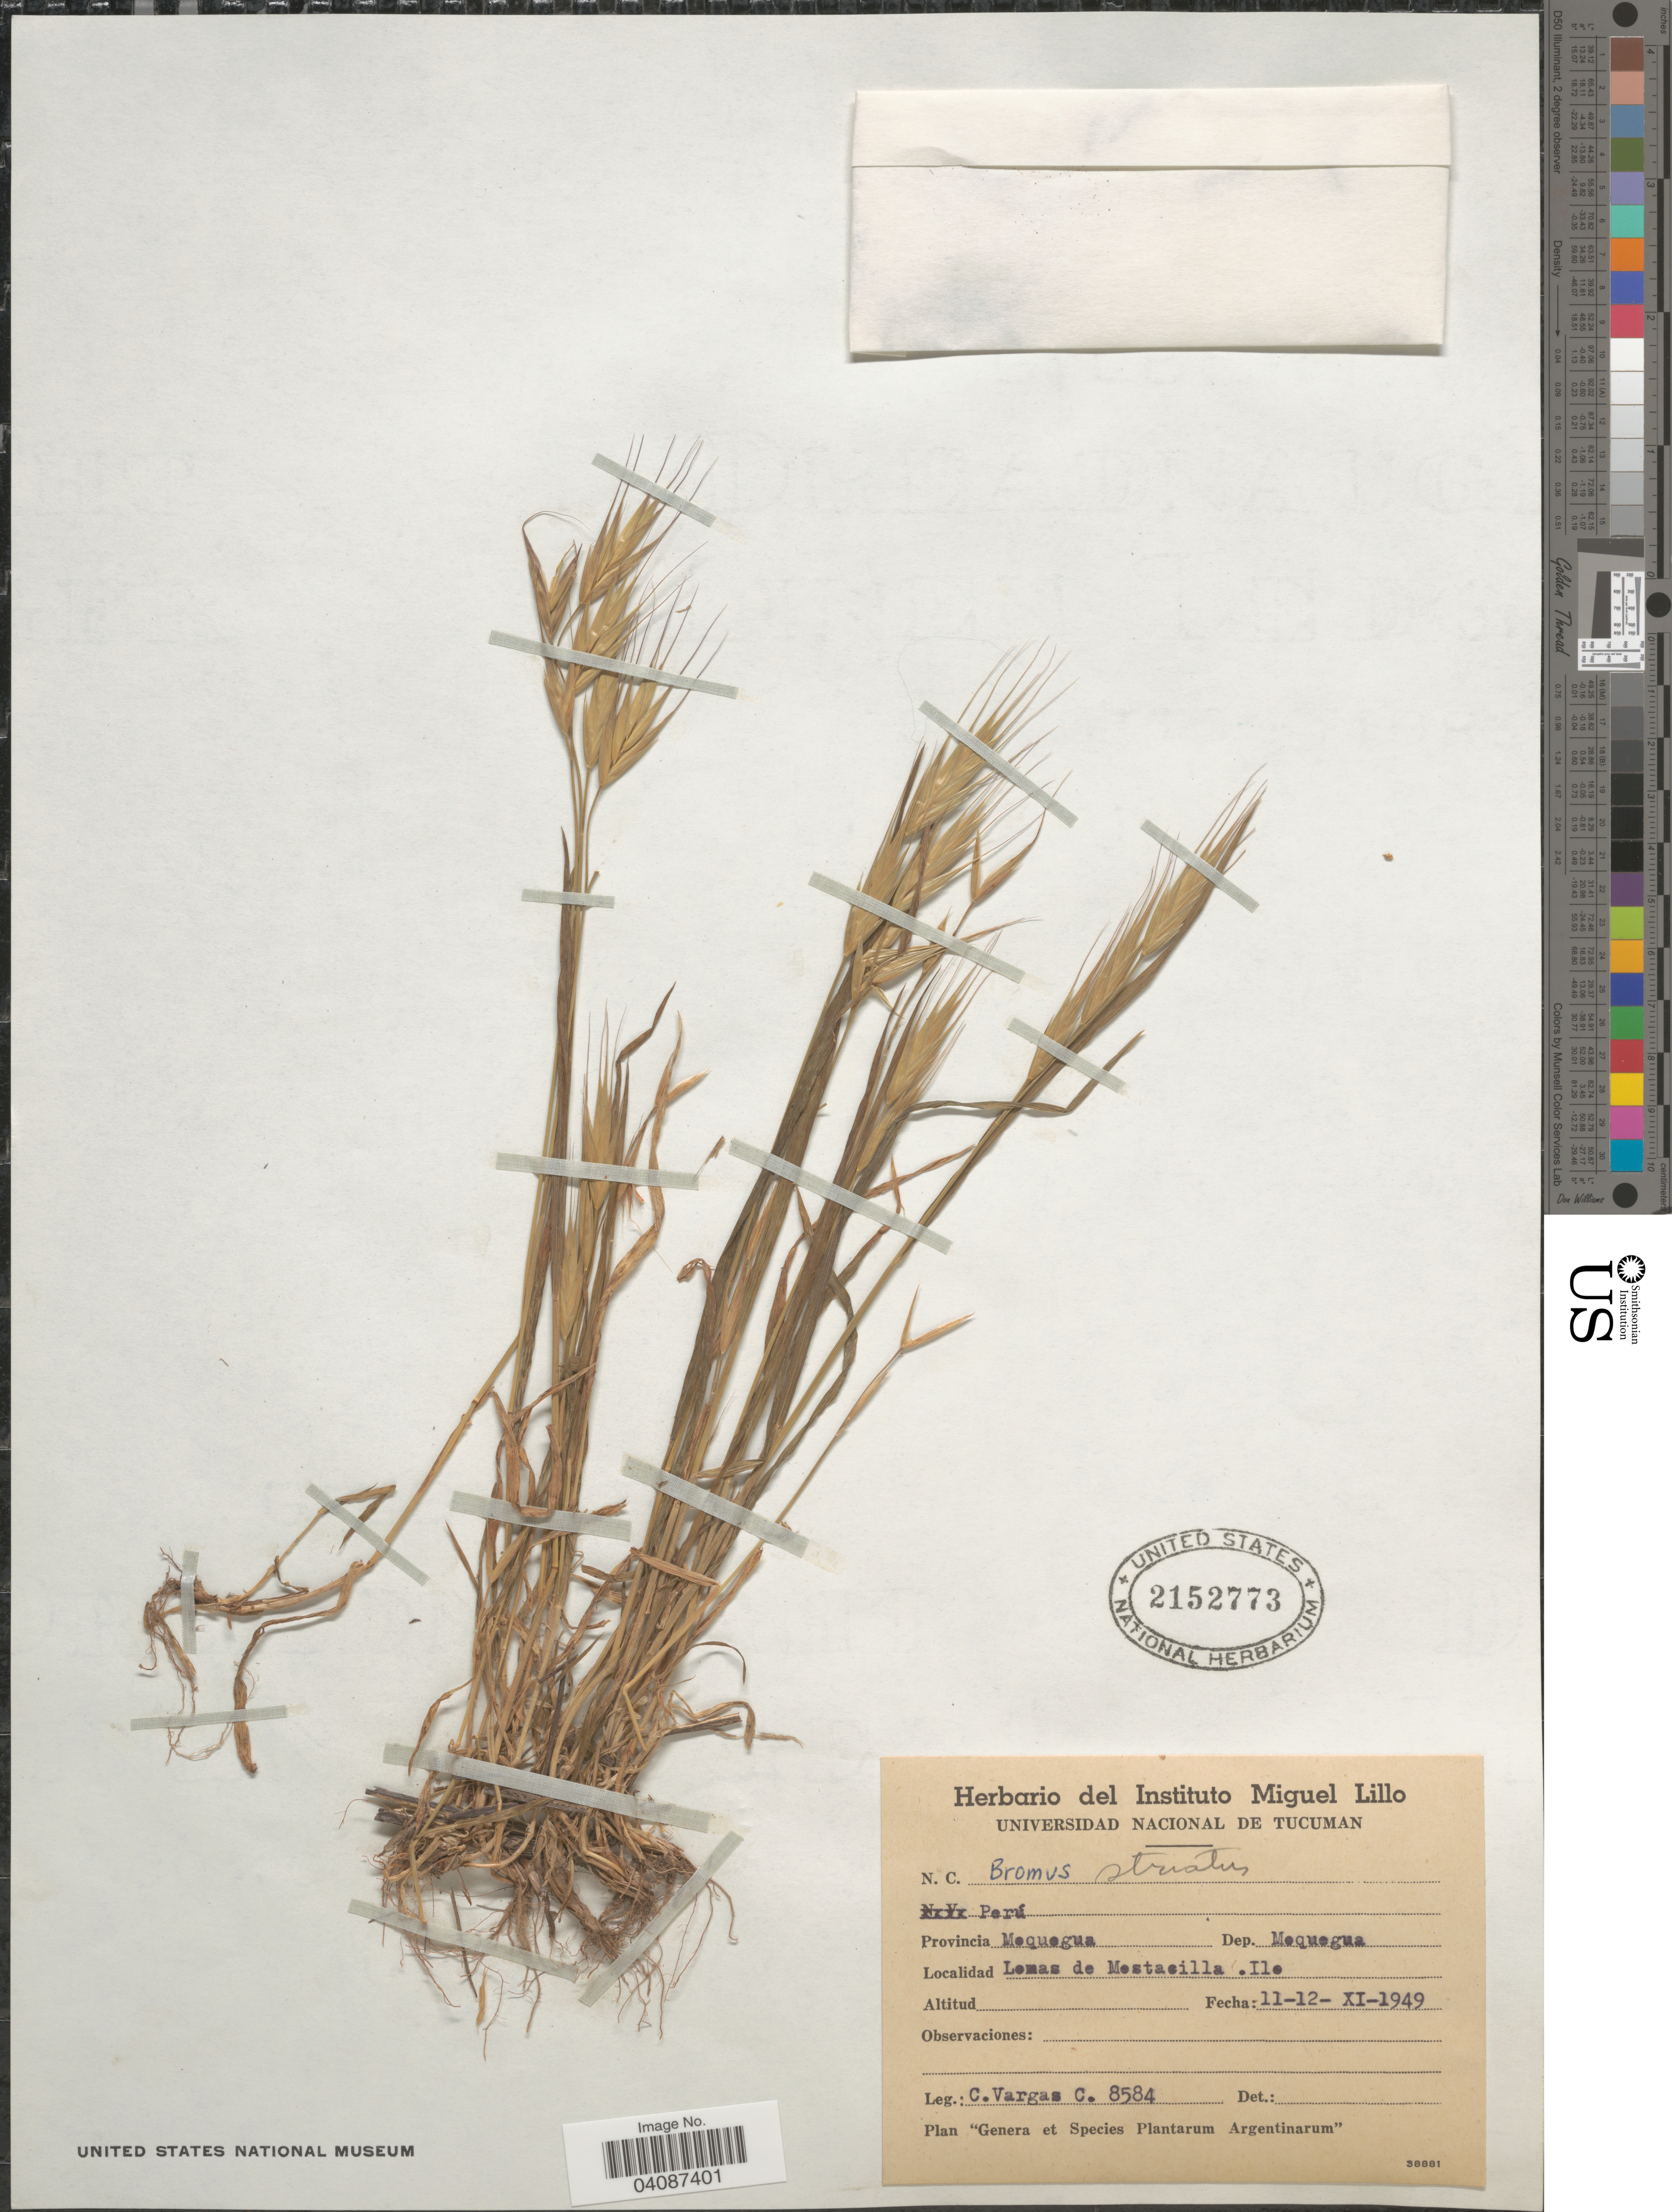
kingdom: Plantae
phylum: Tracheophyta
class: Liliopsida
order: Poales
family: Poaceae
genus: Bromus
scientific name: Bromus striatus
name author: Hitchc.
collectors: C. Vargas Calderón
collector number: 8584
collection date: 1949-11-11/1949-11-12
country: Peru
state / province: Moquegua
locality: Dep. Moquegua. Lomas de Mostasilla. Ile.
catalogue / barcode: US 2152773